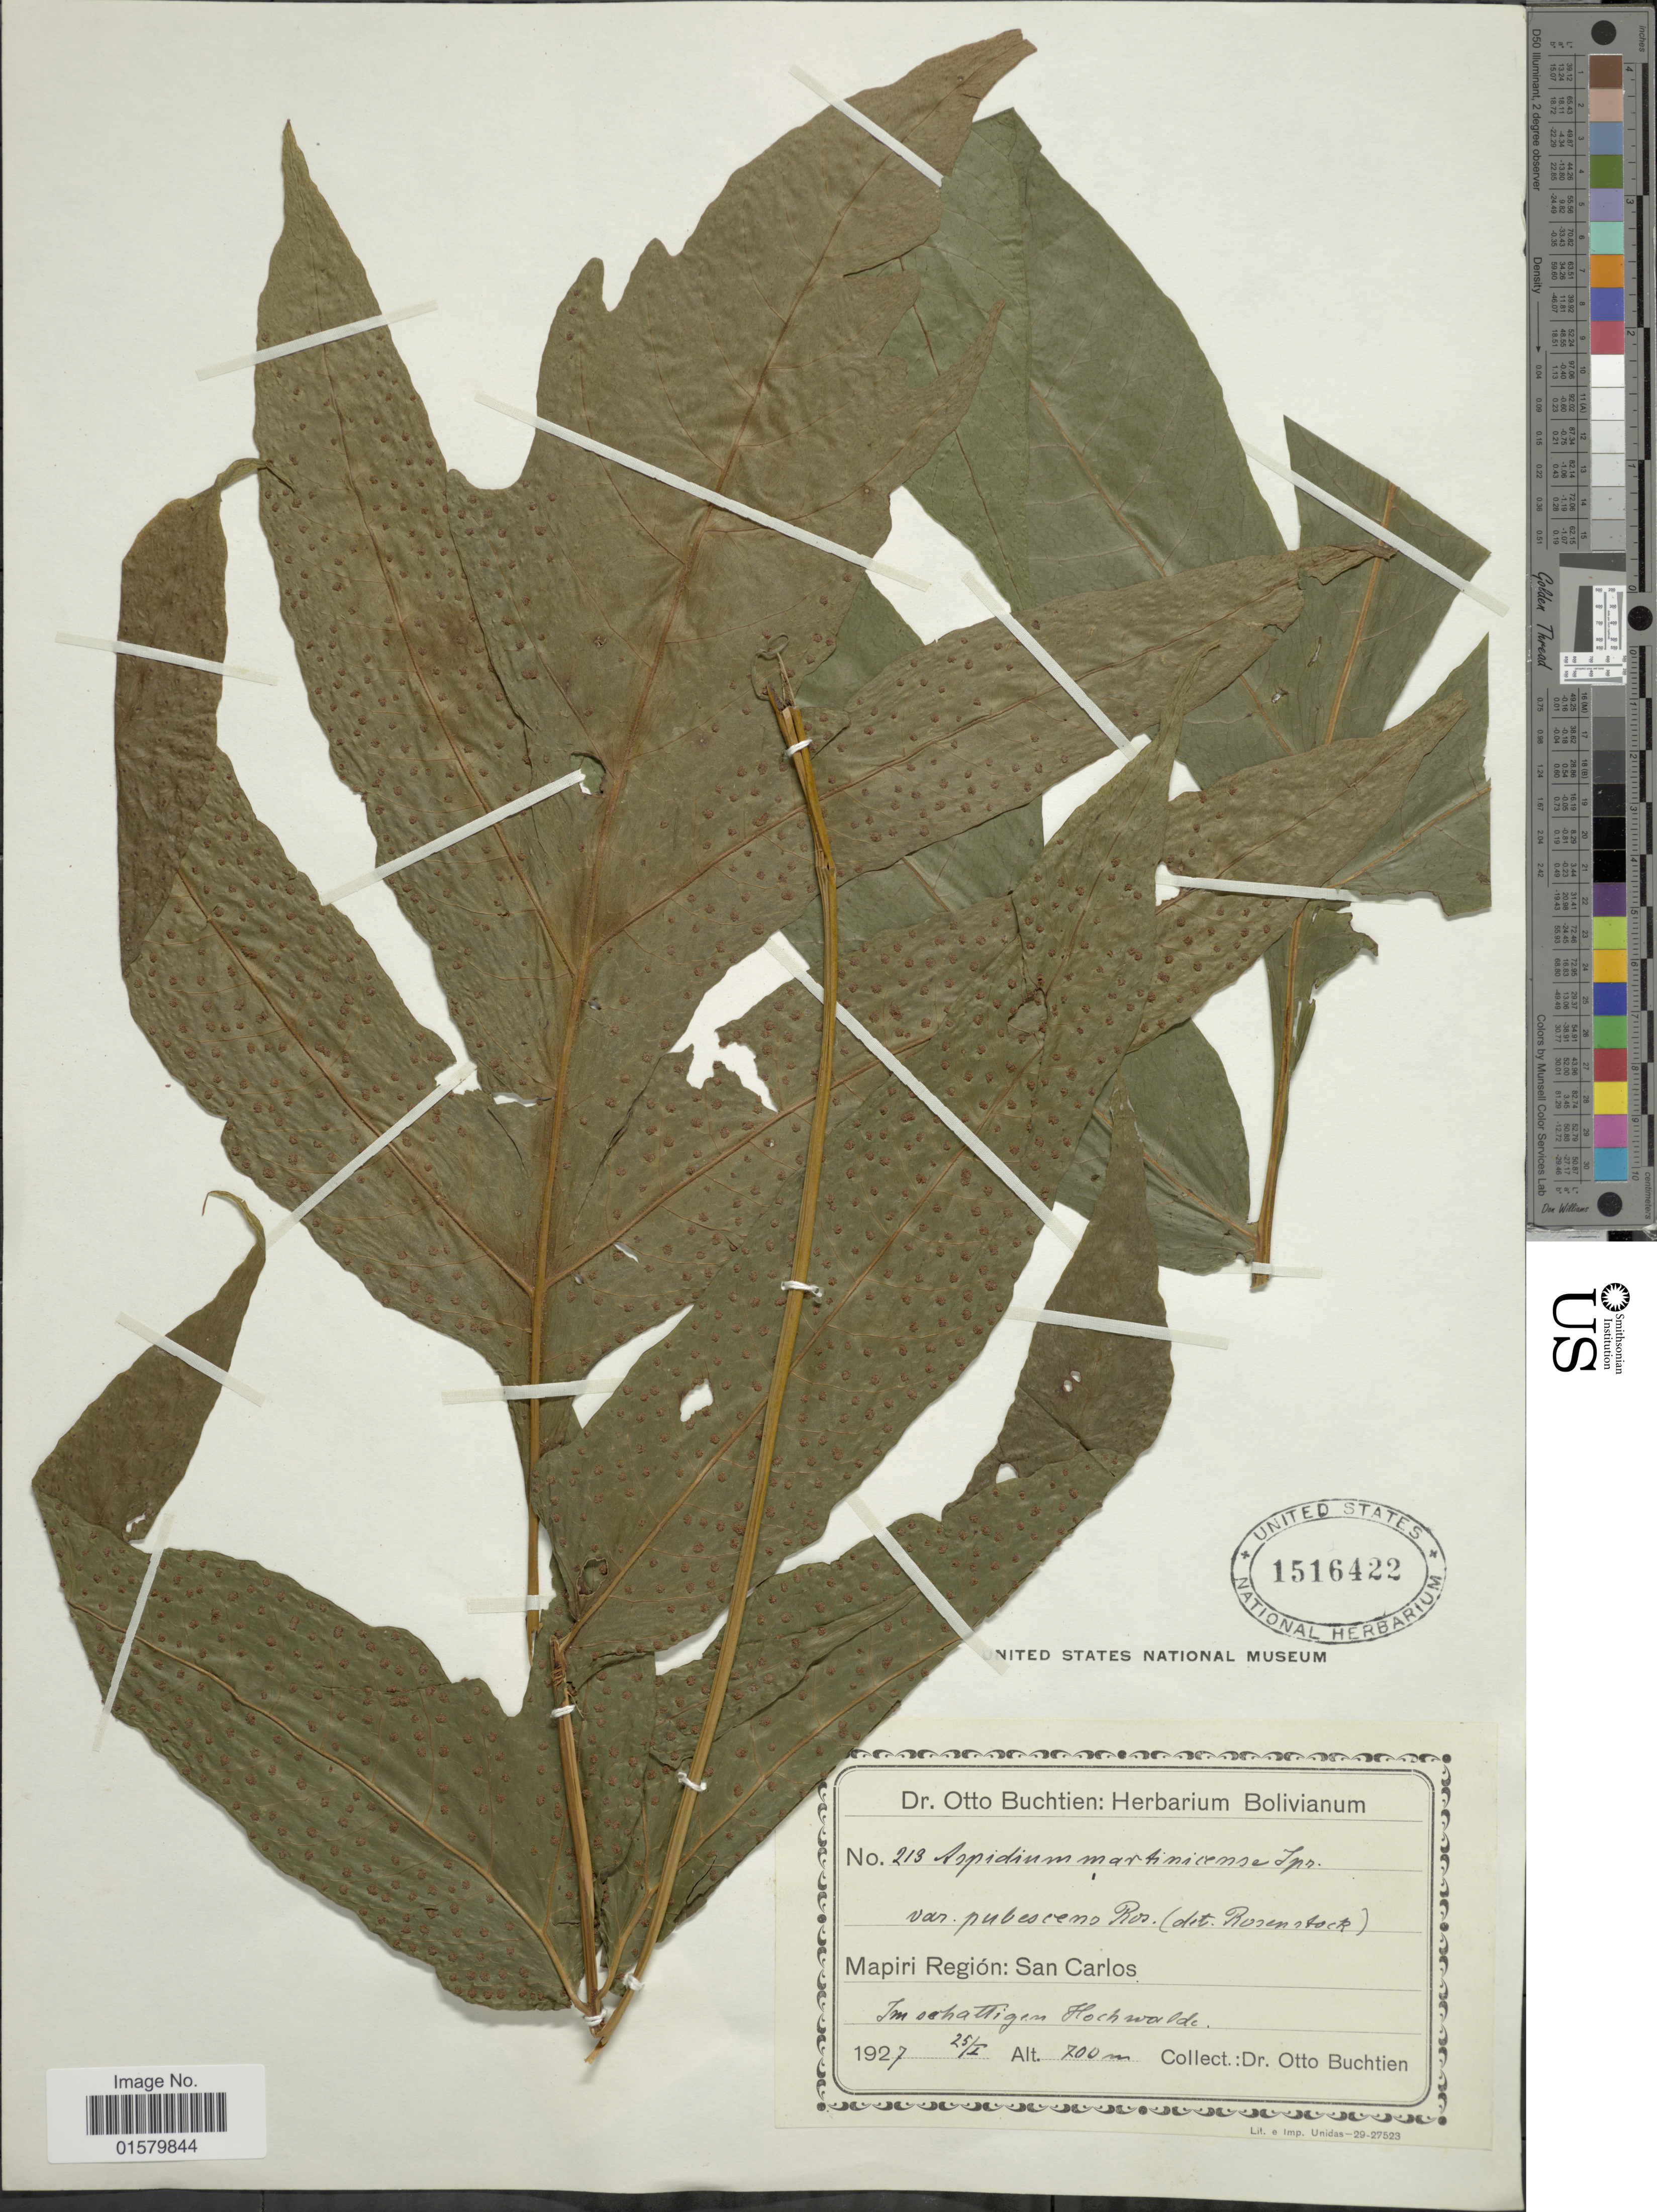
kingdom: Plantae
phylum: Tracheophyta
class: Polypodiopsida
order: Polypodiales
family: Tectariaceae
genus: Tectaria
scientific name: Tectaria pilosa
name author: (Fée) Maxon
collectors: O. Buchtien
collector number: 213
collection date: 1927-01-25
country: Bolivia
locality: Mapiri Region: San Carlos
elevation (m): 700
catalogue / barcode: US 1516422